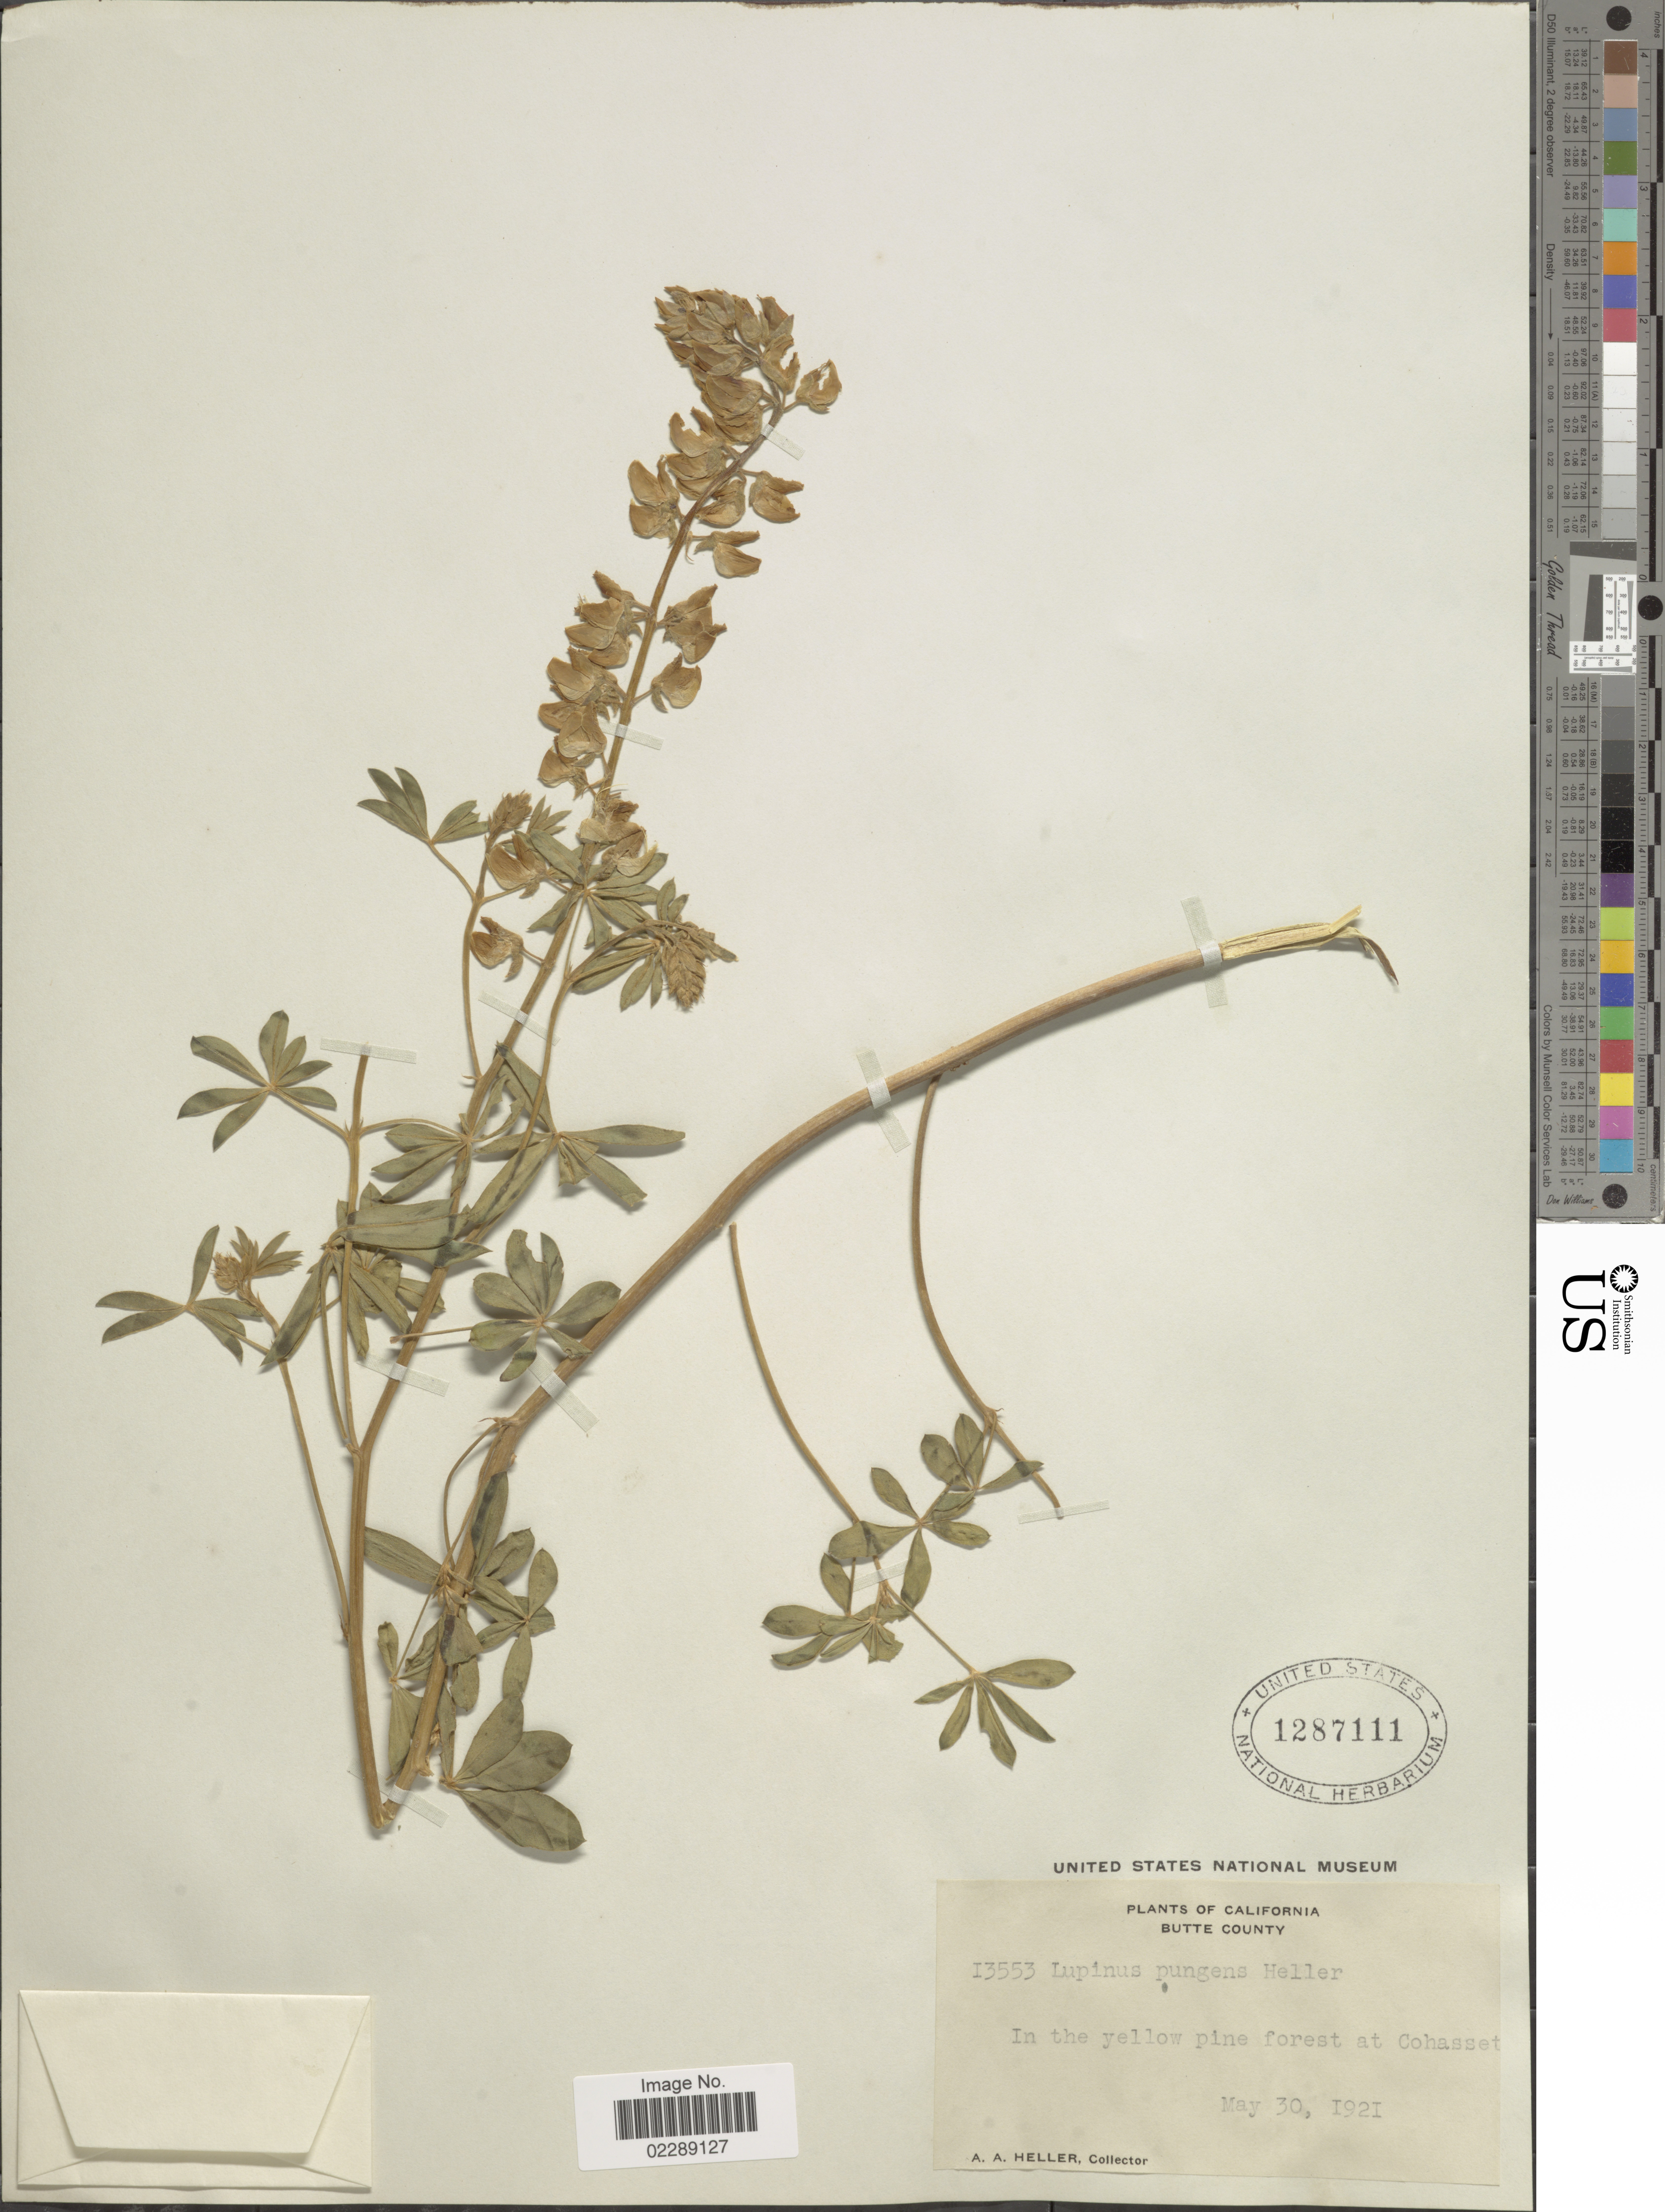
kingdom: Plantae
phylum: Tracheophyta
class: Magnoliopsida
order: Fabales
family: Fabaceae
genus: Lupinus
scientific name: Lupinus sp.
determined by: Strong, Mark T., (BOT), Smithsonian Institution - National Museum of Natural History (UNITED STATES)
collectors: A. A. Heller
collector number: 13553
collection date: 1921-05-30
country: United States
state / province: California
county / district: Butte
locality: Buute County, In the yellow pine forest at Cohasset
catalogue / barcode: US 1287111